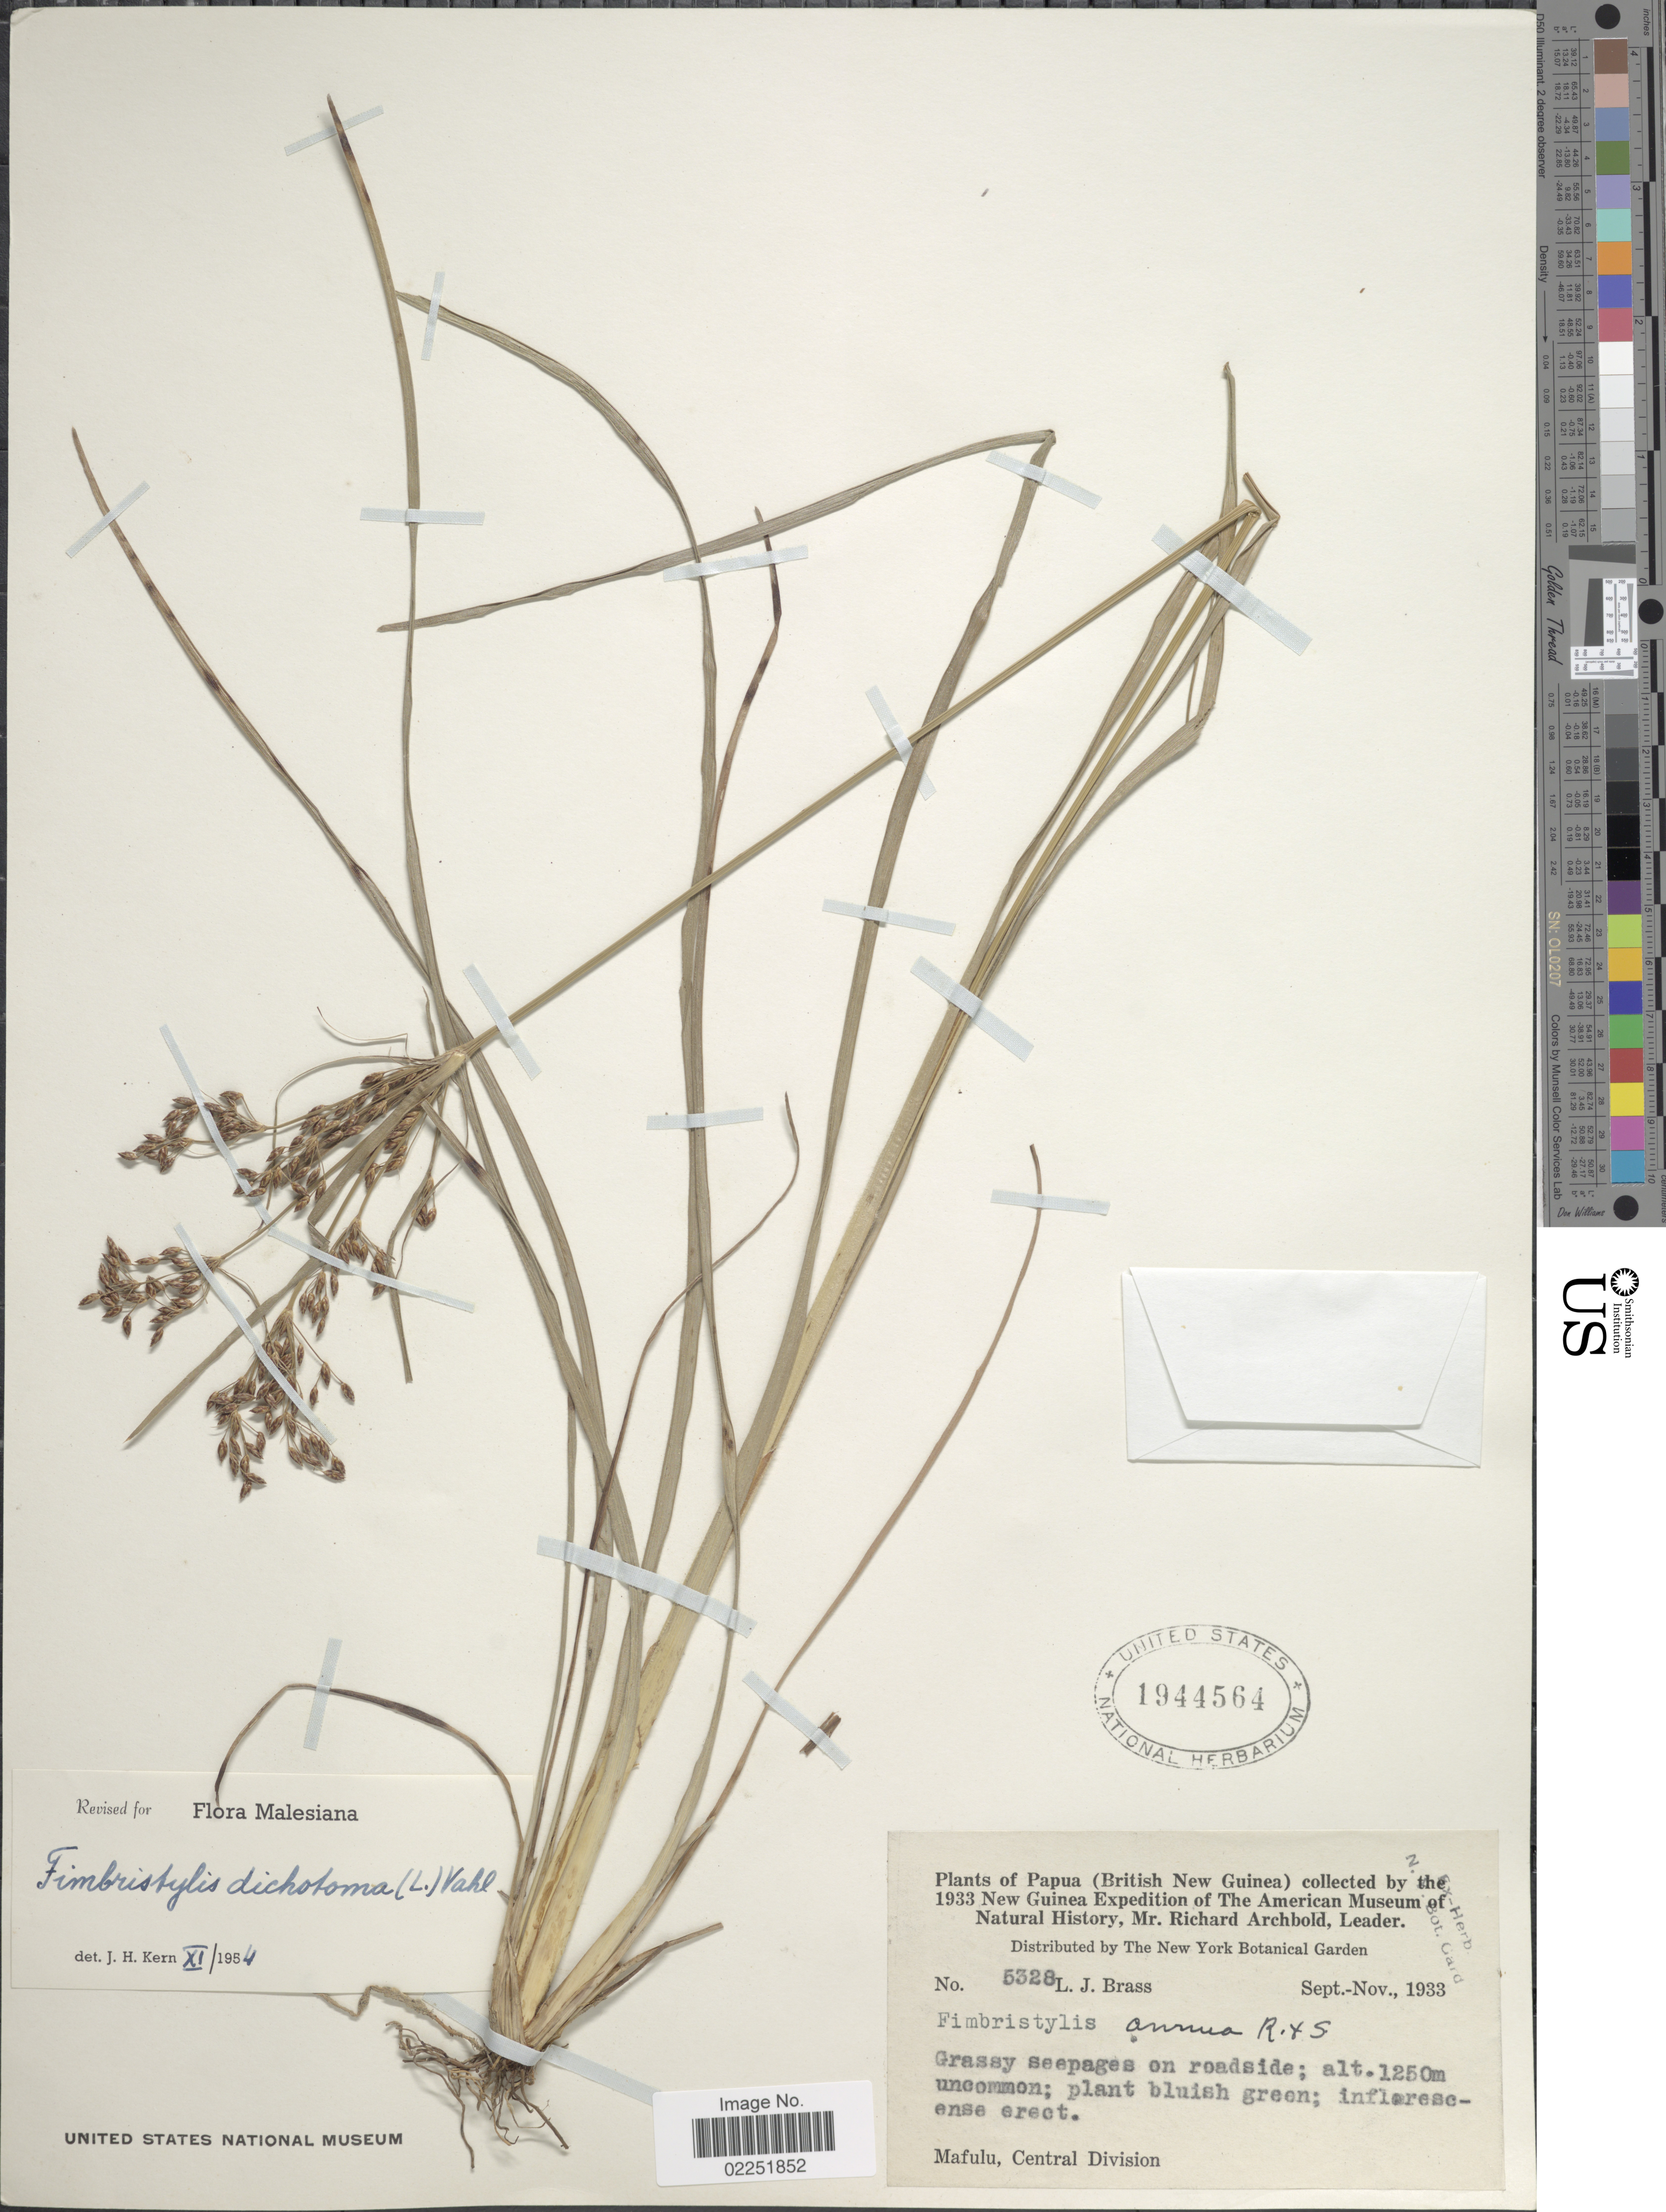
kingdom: Plantae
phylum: Tracheophyta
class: Liliopsida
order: Poales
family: Cyperaceae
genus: Fimbristylis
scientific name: Fimbristylis dichotoma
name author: (L.) Vahl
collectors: L. J. Brass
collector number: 5328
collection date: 1933-09/1933-11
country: Papua New Guinea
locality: Papua (British New Guinea). Mafulu, Central Division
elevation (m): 1250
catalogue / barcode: US 1944564